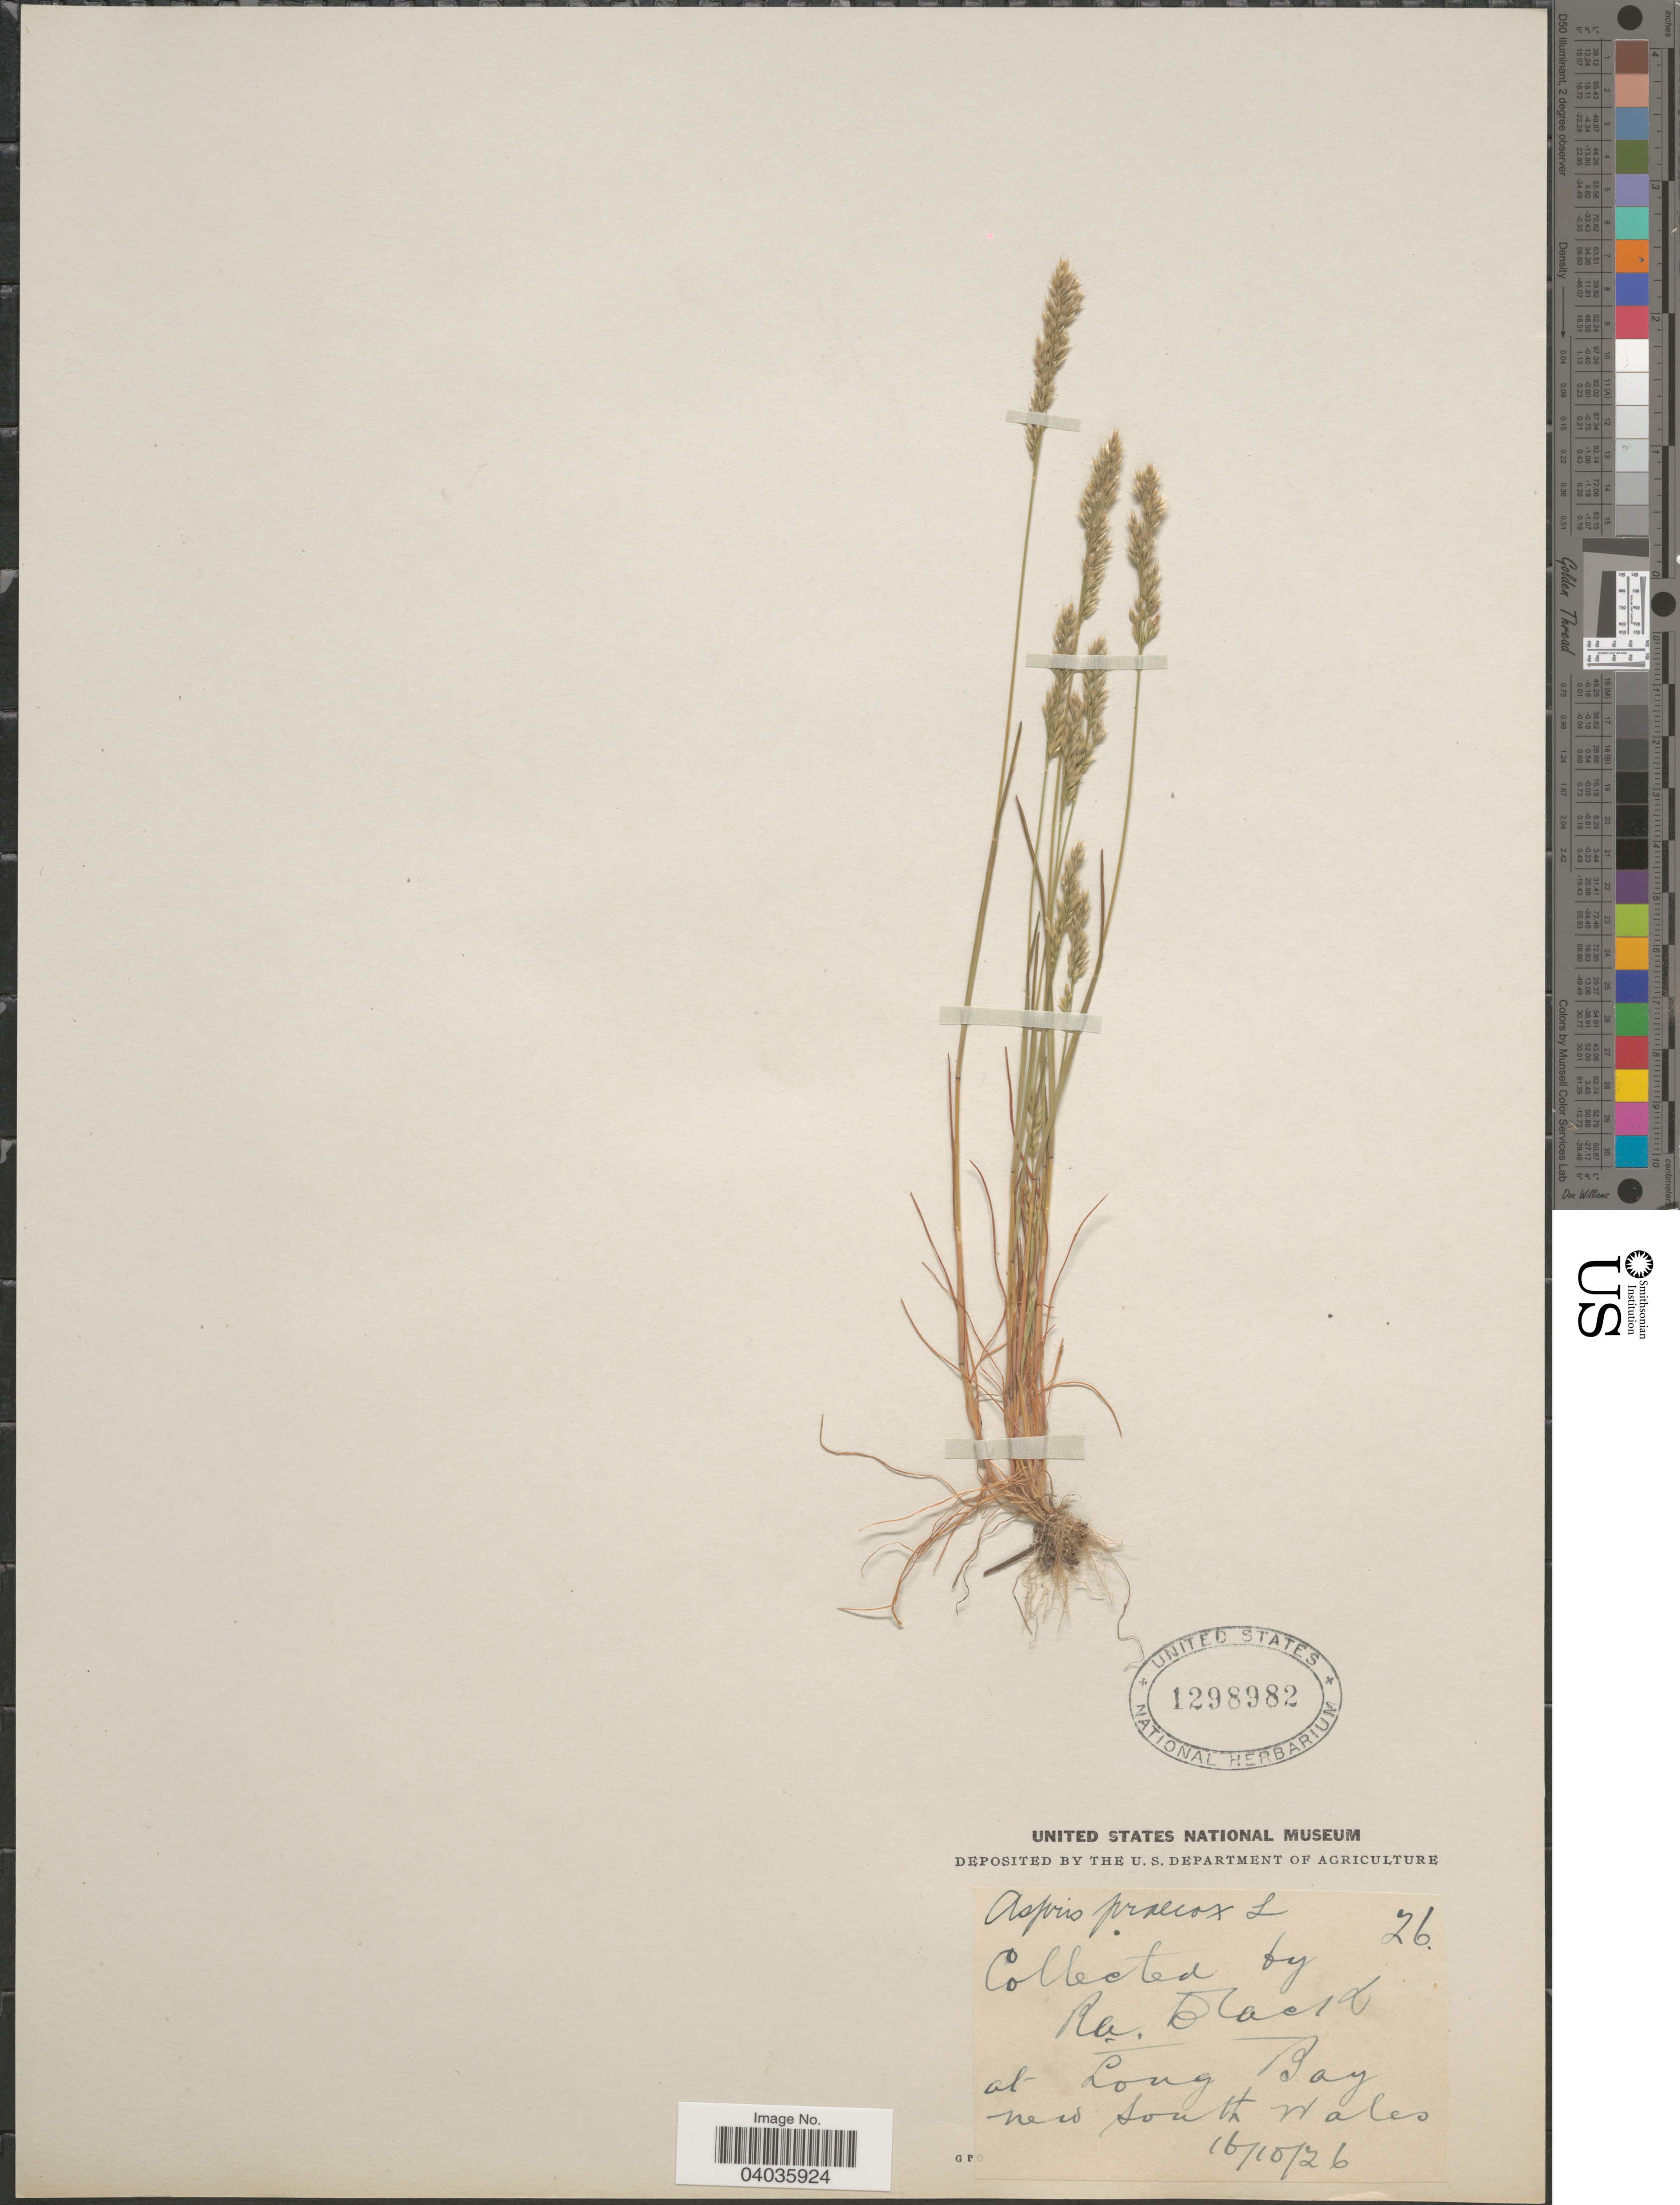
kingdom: Plantae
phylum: Tracheophyta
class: Liliopsida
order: Poales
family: Poaceae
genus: Aira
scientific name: Aira praecox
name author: L.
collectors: R. A. Black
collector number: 26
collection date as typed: Transcribed d/m/y: 16/10/26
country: Australia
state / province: New South Wales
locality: At Long Bay.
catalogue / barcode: US 1298982